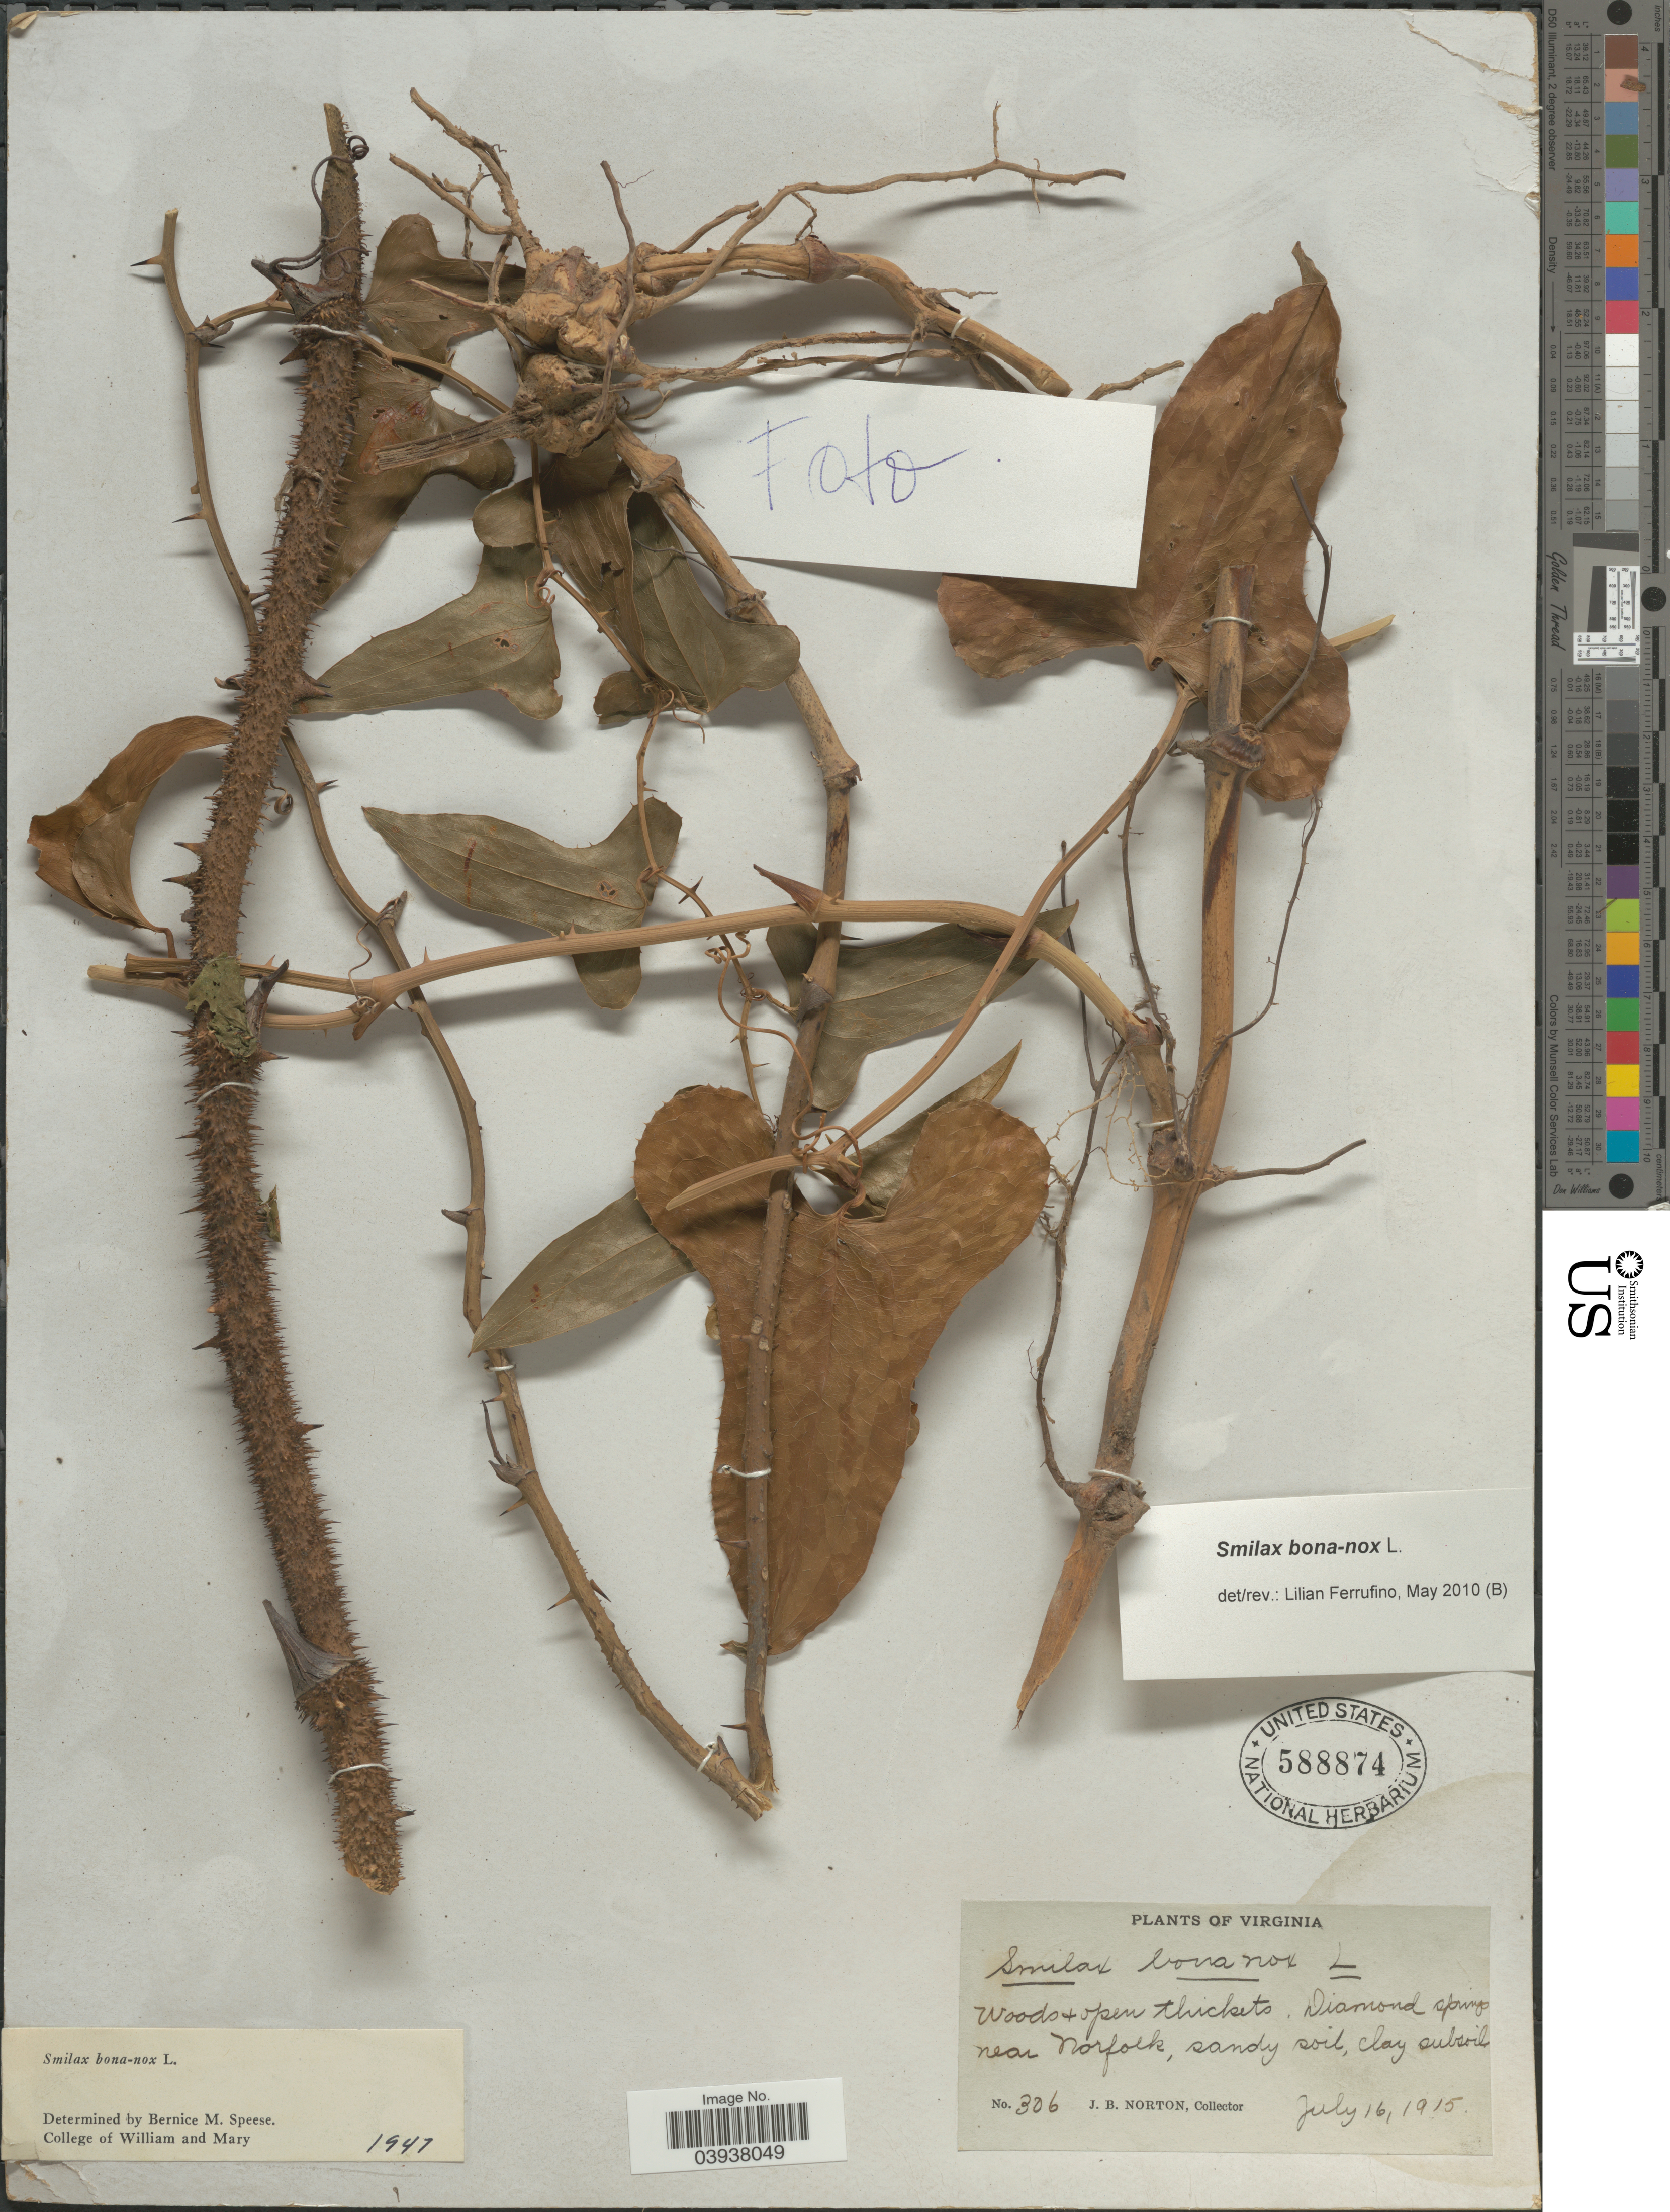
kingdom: Plantae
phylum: Tracheophyta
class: Liliopsida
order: Liliales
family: Smilacaceae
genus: Smilax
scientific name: Smilax bona-nox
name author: L.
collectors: J. B. Norton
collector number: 306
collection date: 1915-07-16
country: United States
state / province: Virginia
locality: Woods + open thickets. Diamond springs near Norfolk, sandy soil, clay subsoil.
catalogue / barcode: US 588874